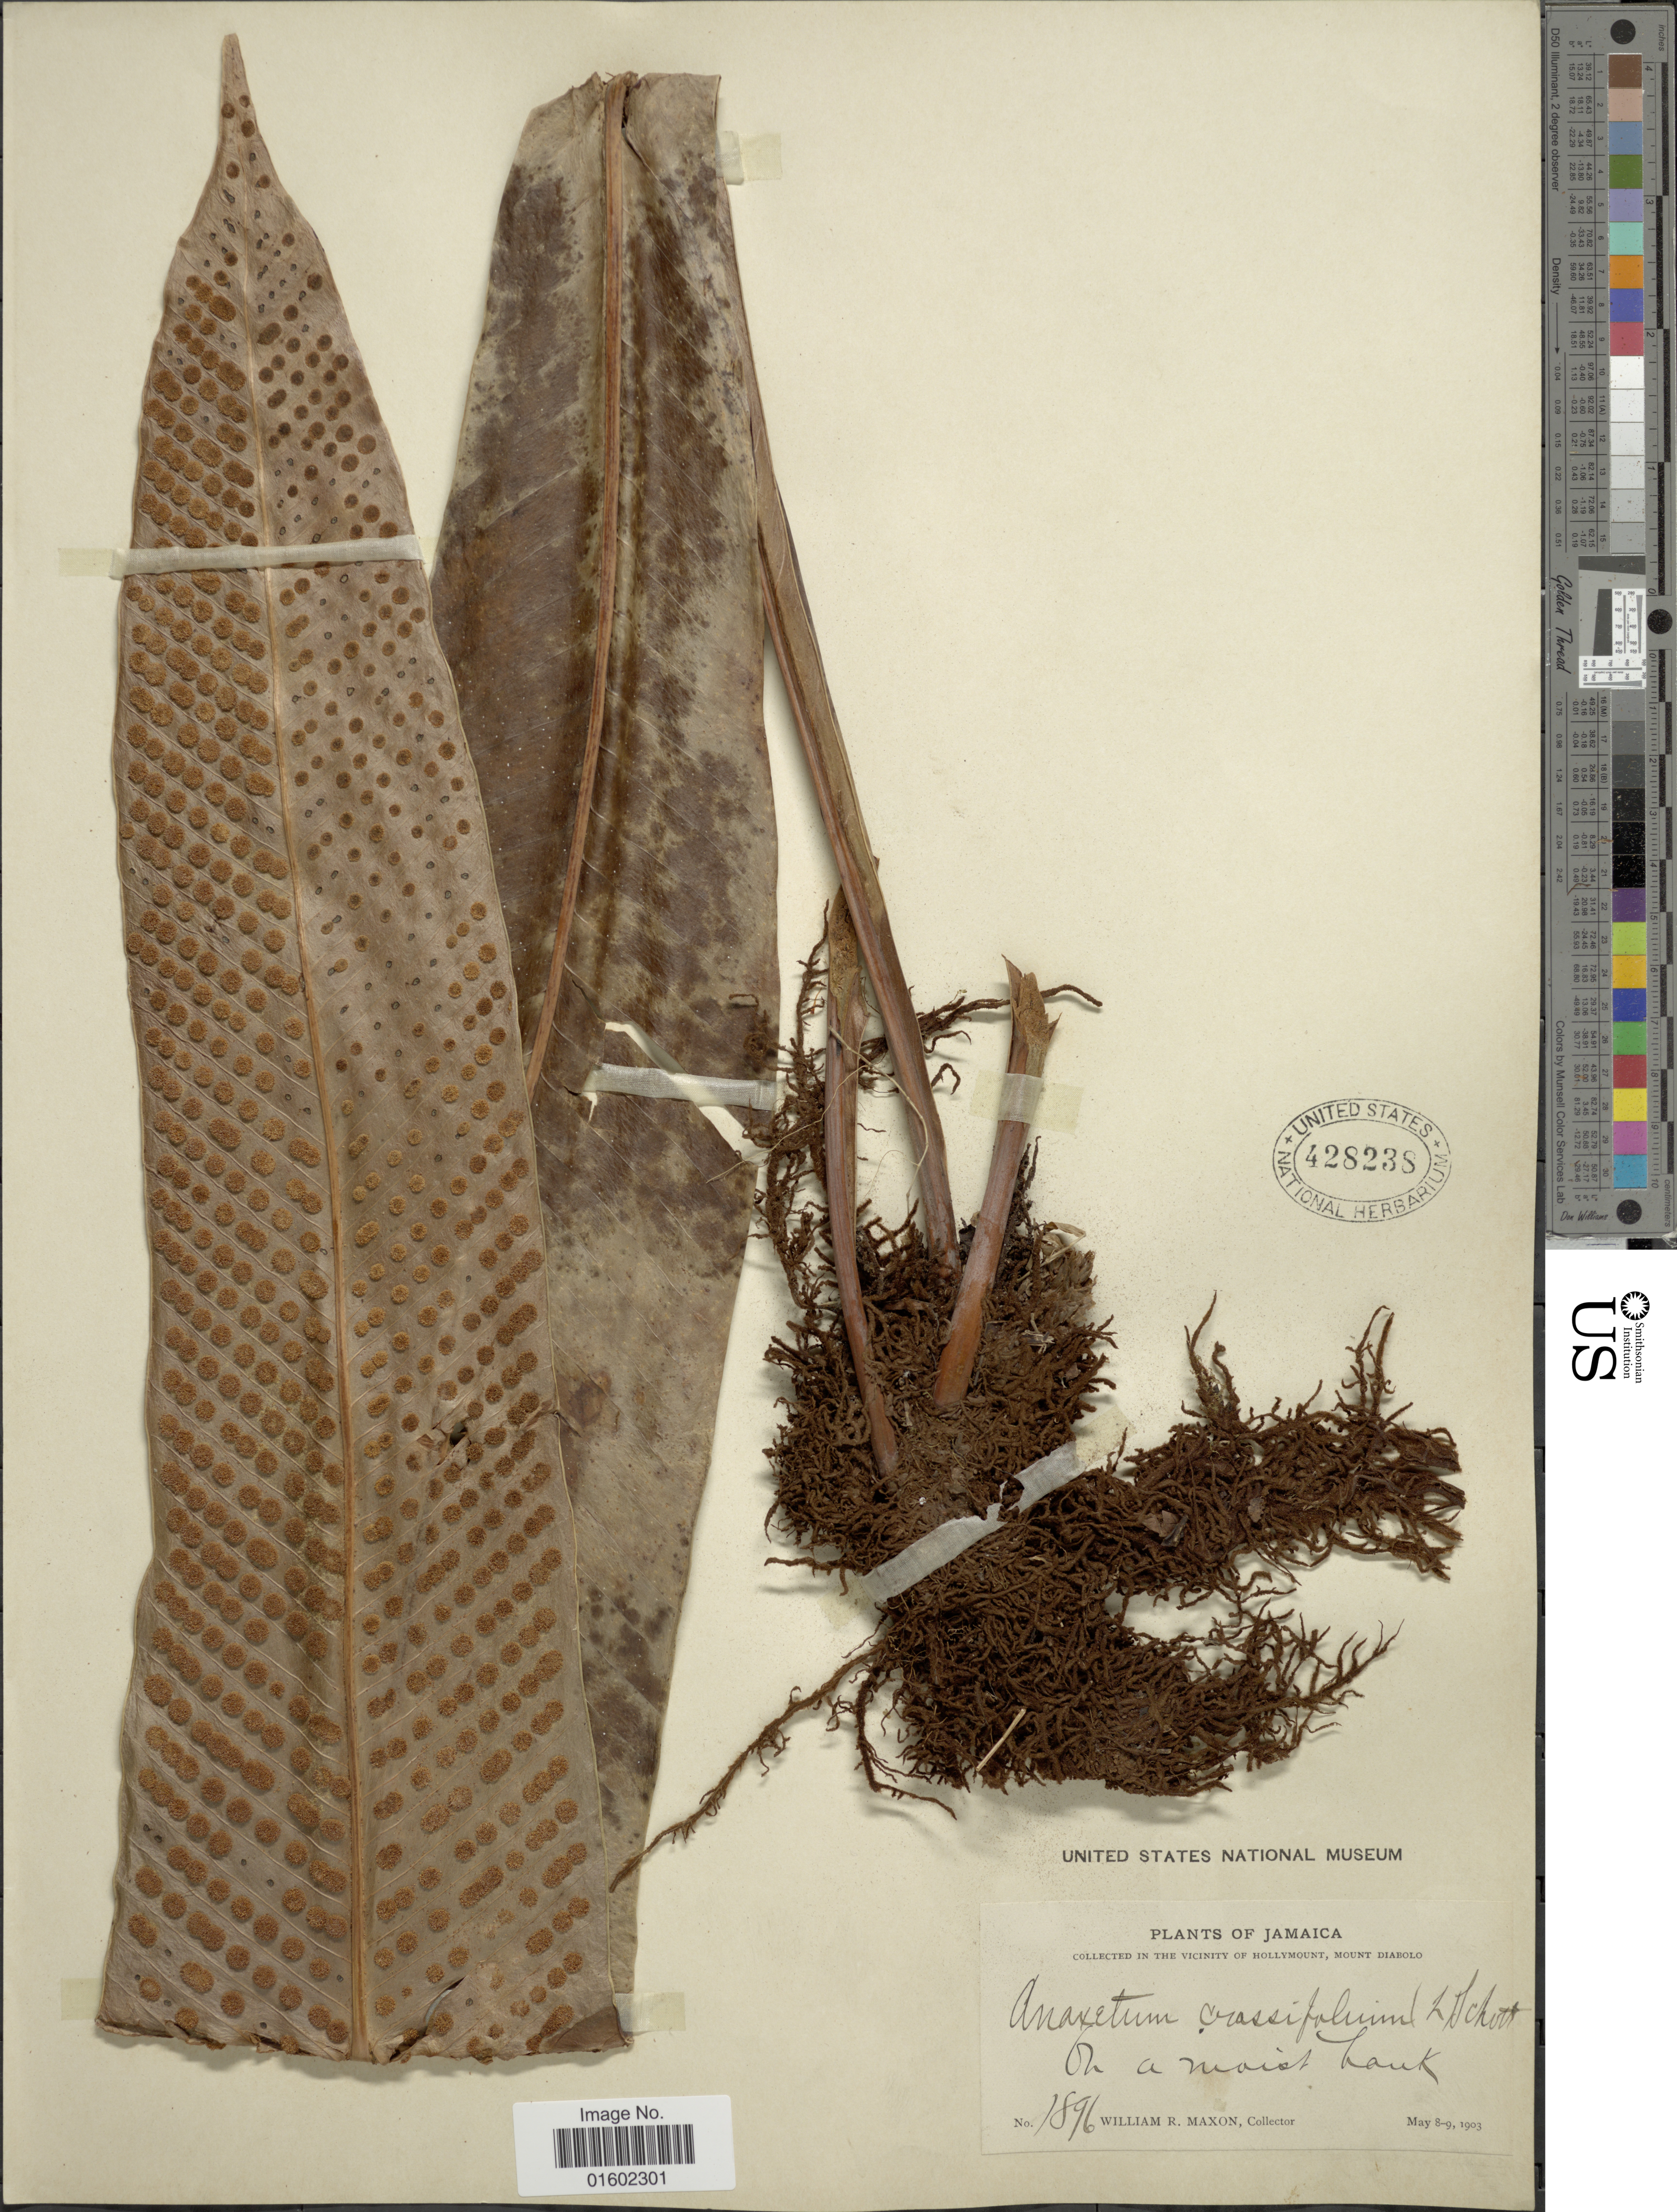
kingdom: Plantae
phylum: Tracheophyta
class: Polypodiopsida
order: Polypodiales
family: Polypodiaceae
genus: Niphidium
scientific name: Niphidium crassifolium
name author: (L.) Lellinger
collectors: W. R. Maxon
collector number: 1896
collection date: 1903-05-08/1903-05-09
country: Jamaica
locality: In the vicinity of Hollymount, Mount Diabolo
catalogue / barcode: US 428238